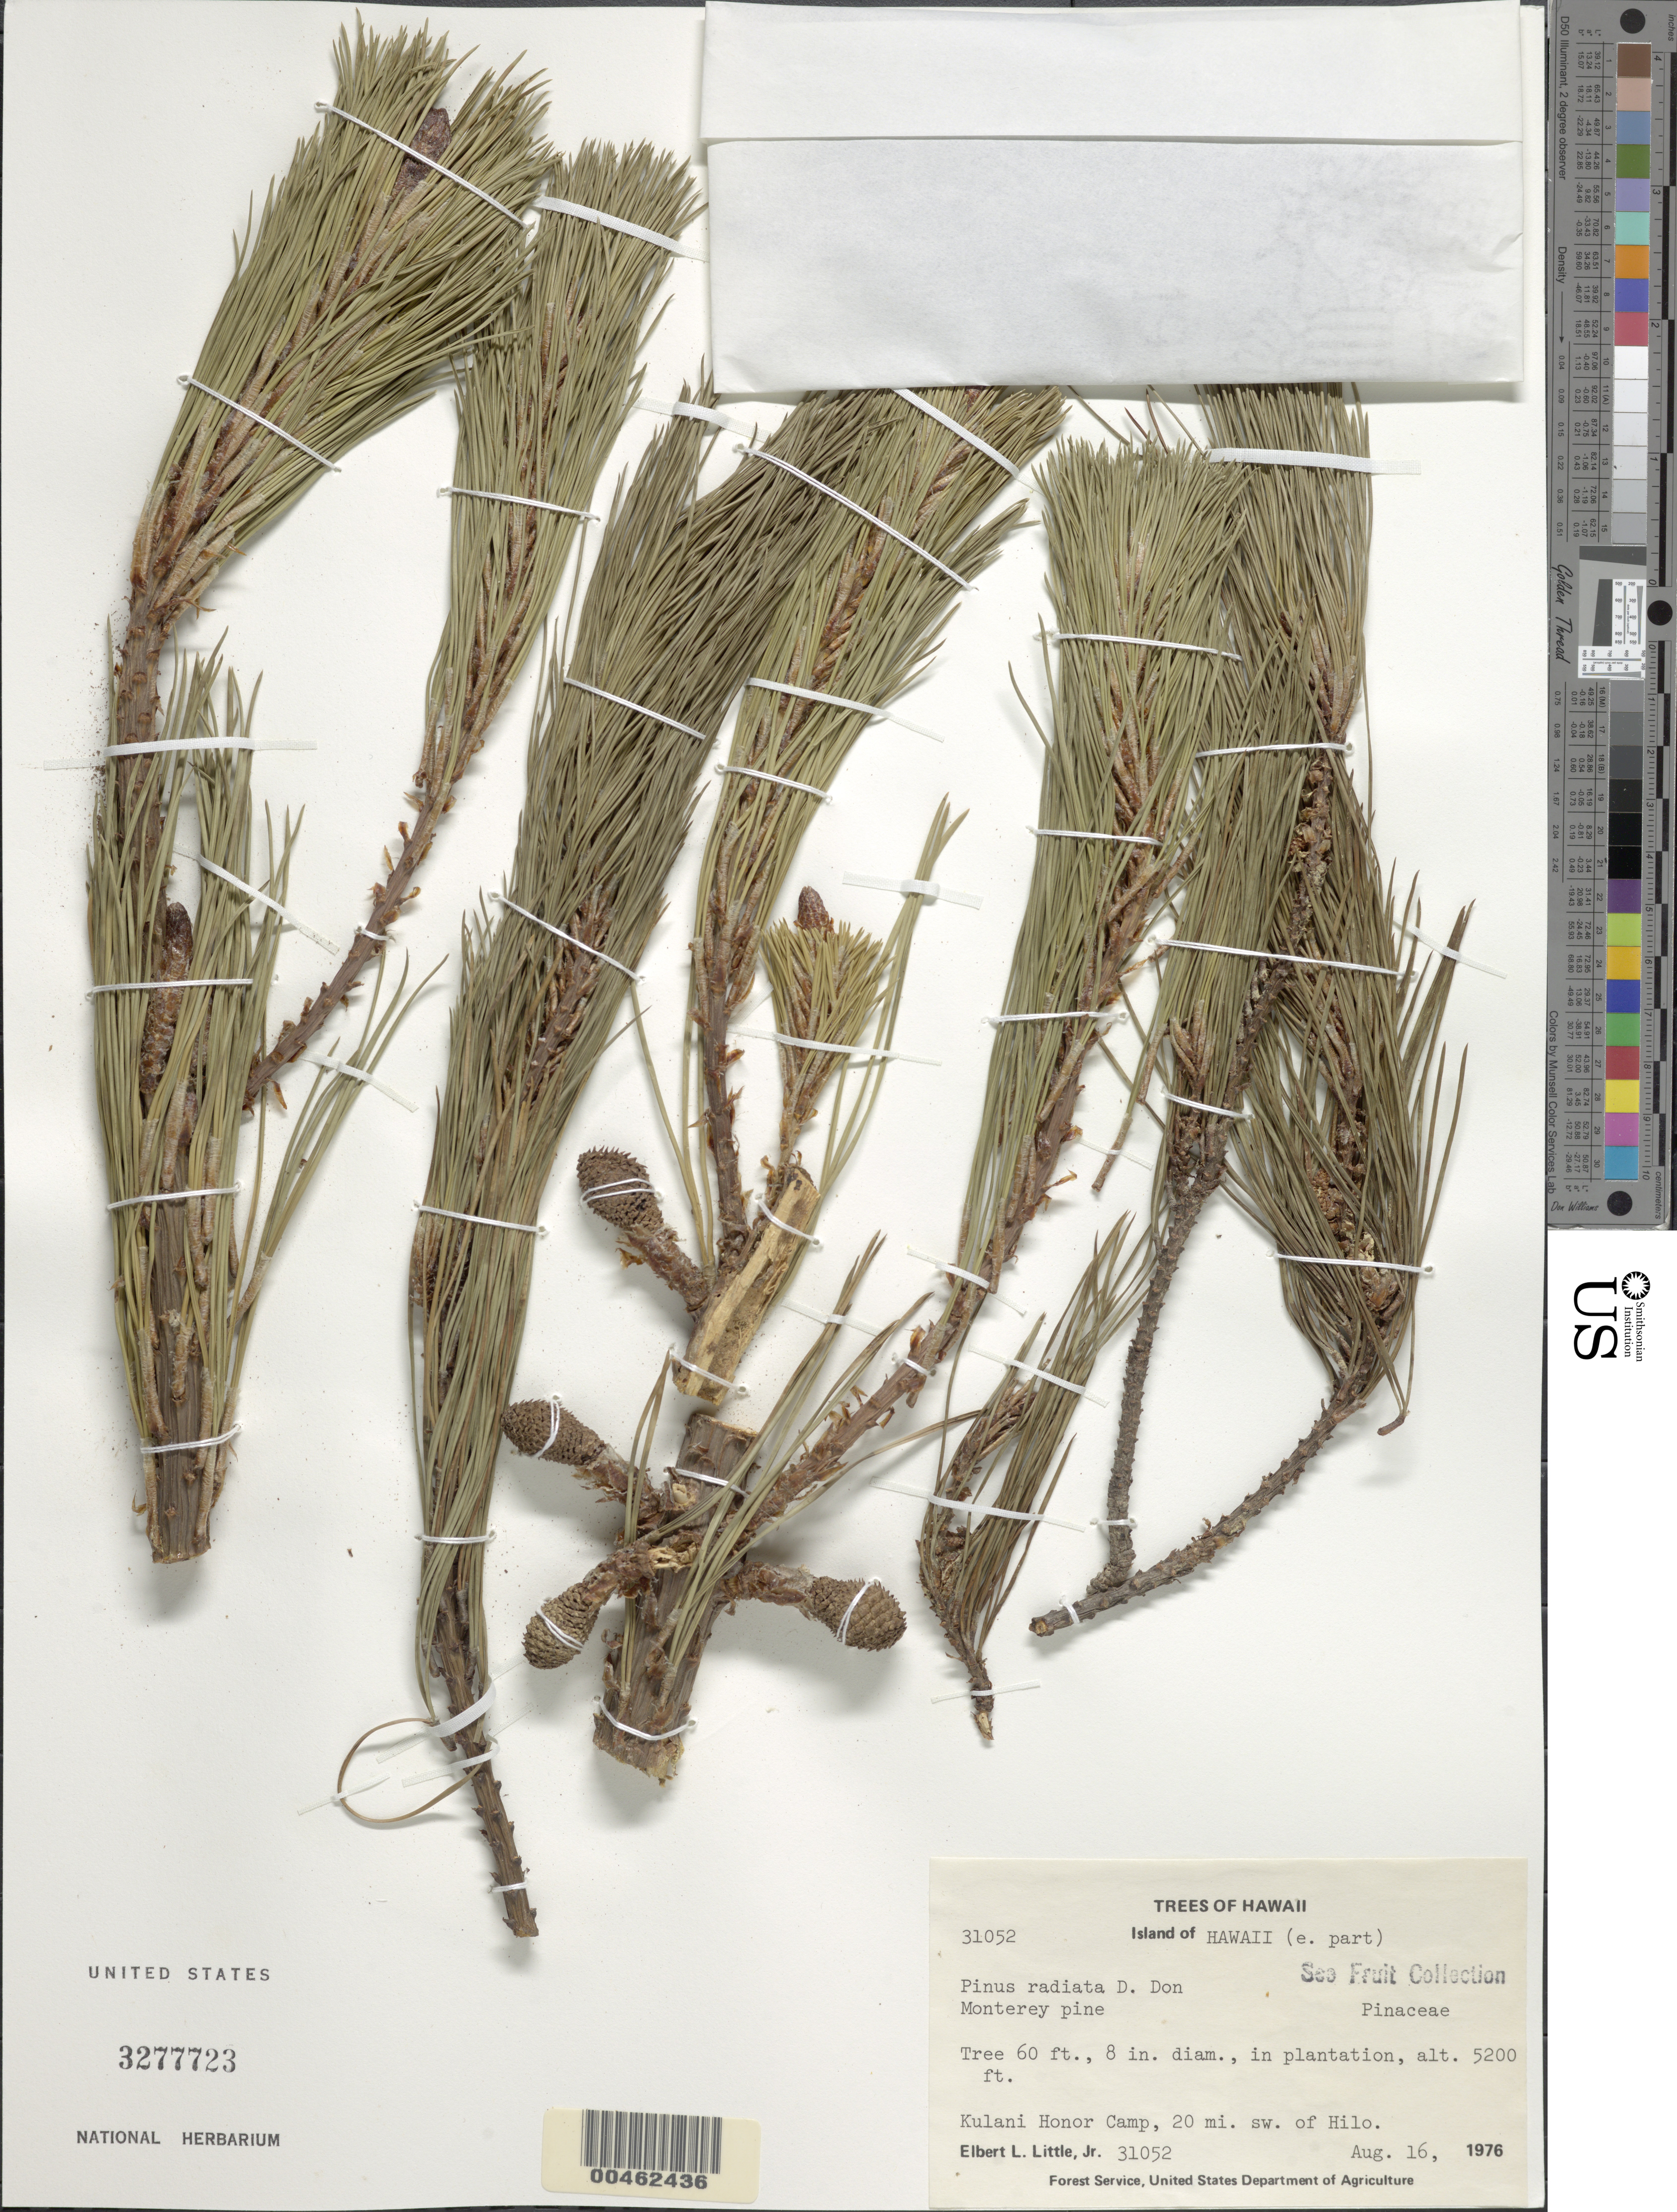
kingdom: Plantae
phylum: Tracheophyta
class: Pinopsida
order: Pinales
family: Pinaceae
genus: Pinus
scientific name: Pinus radiata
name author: D. Don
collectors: E. L. Little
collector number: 31052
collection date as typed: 16 Aug 1976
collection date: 1976-08-16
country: United States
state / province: Hawaii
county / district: Hawaii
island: Hawaii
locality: E part of Hawaii, Kulani Honor Camp, 20 mi SW of Hilo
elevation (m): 1585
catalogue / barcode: US 3277723